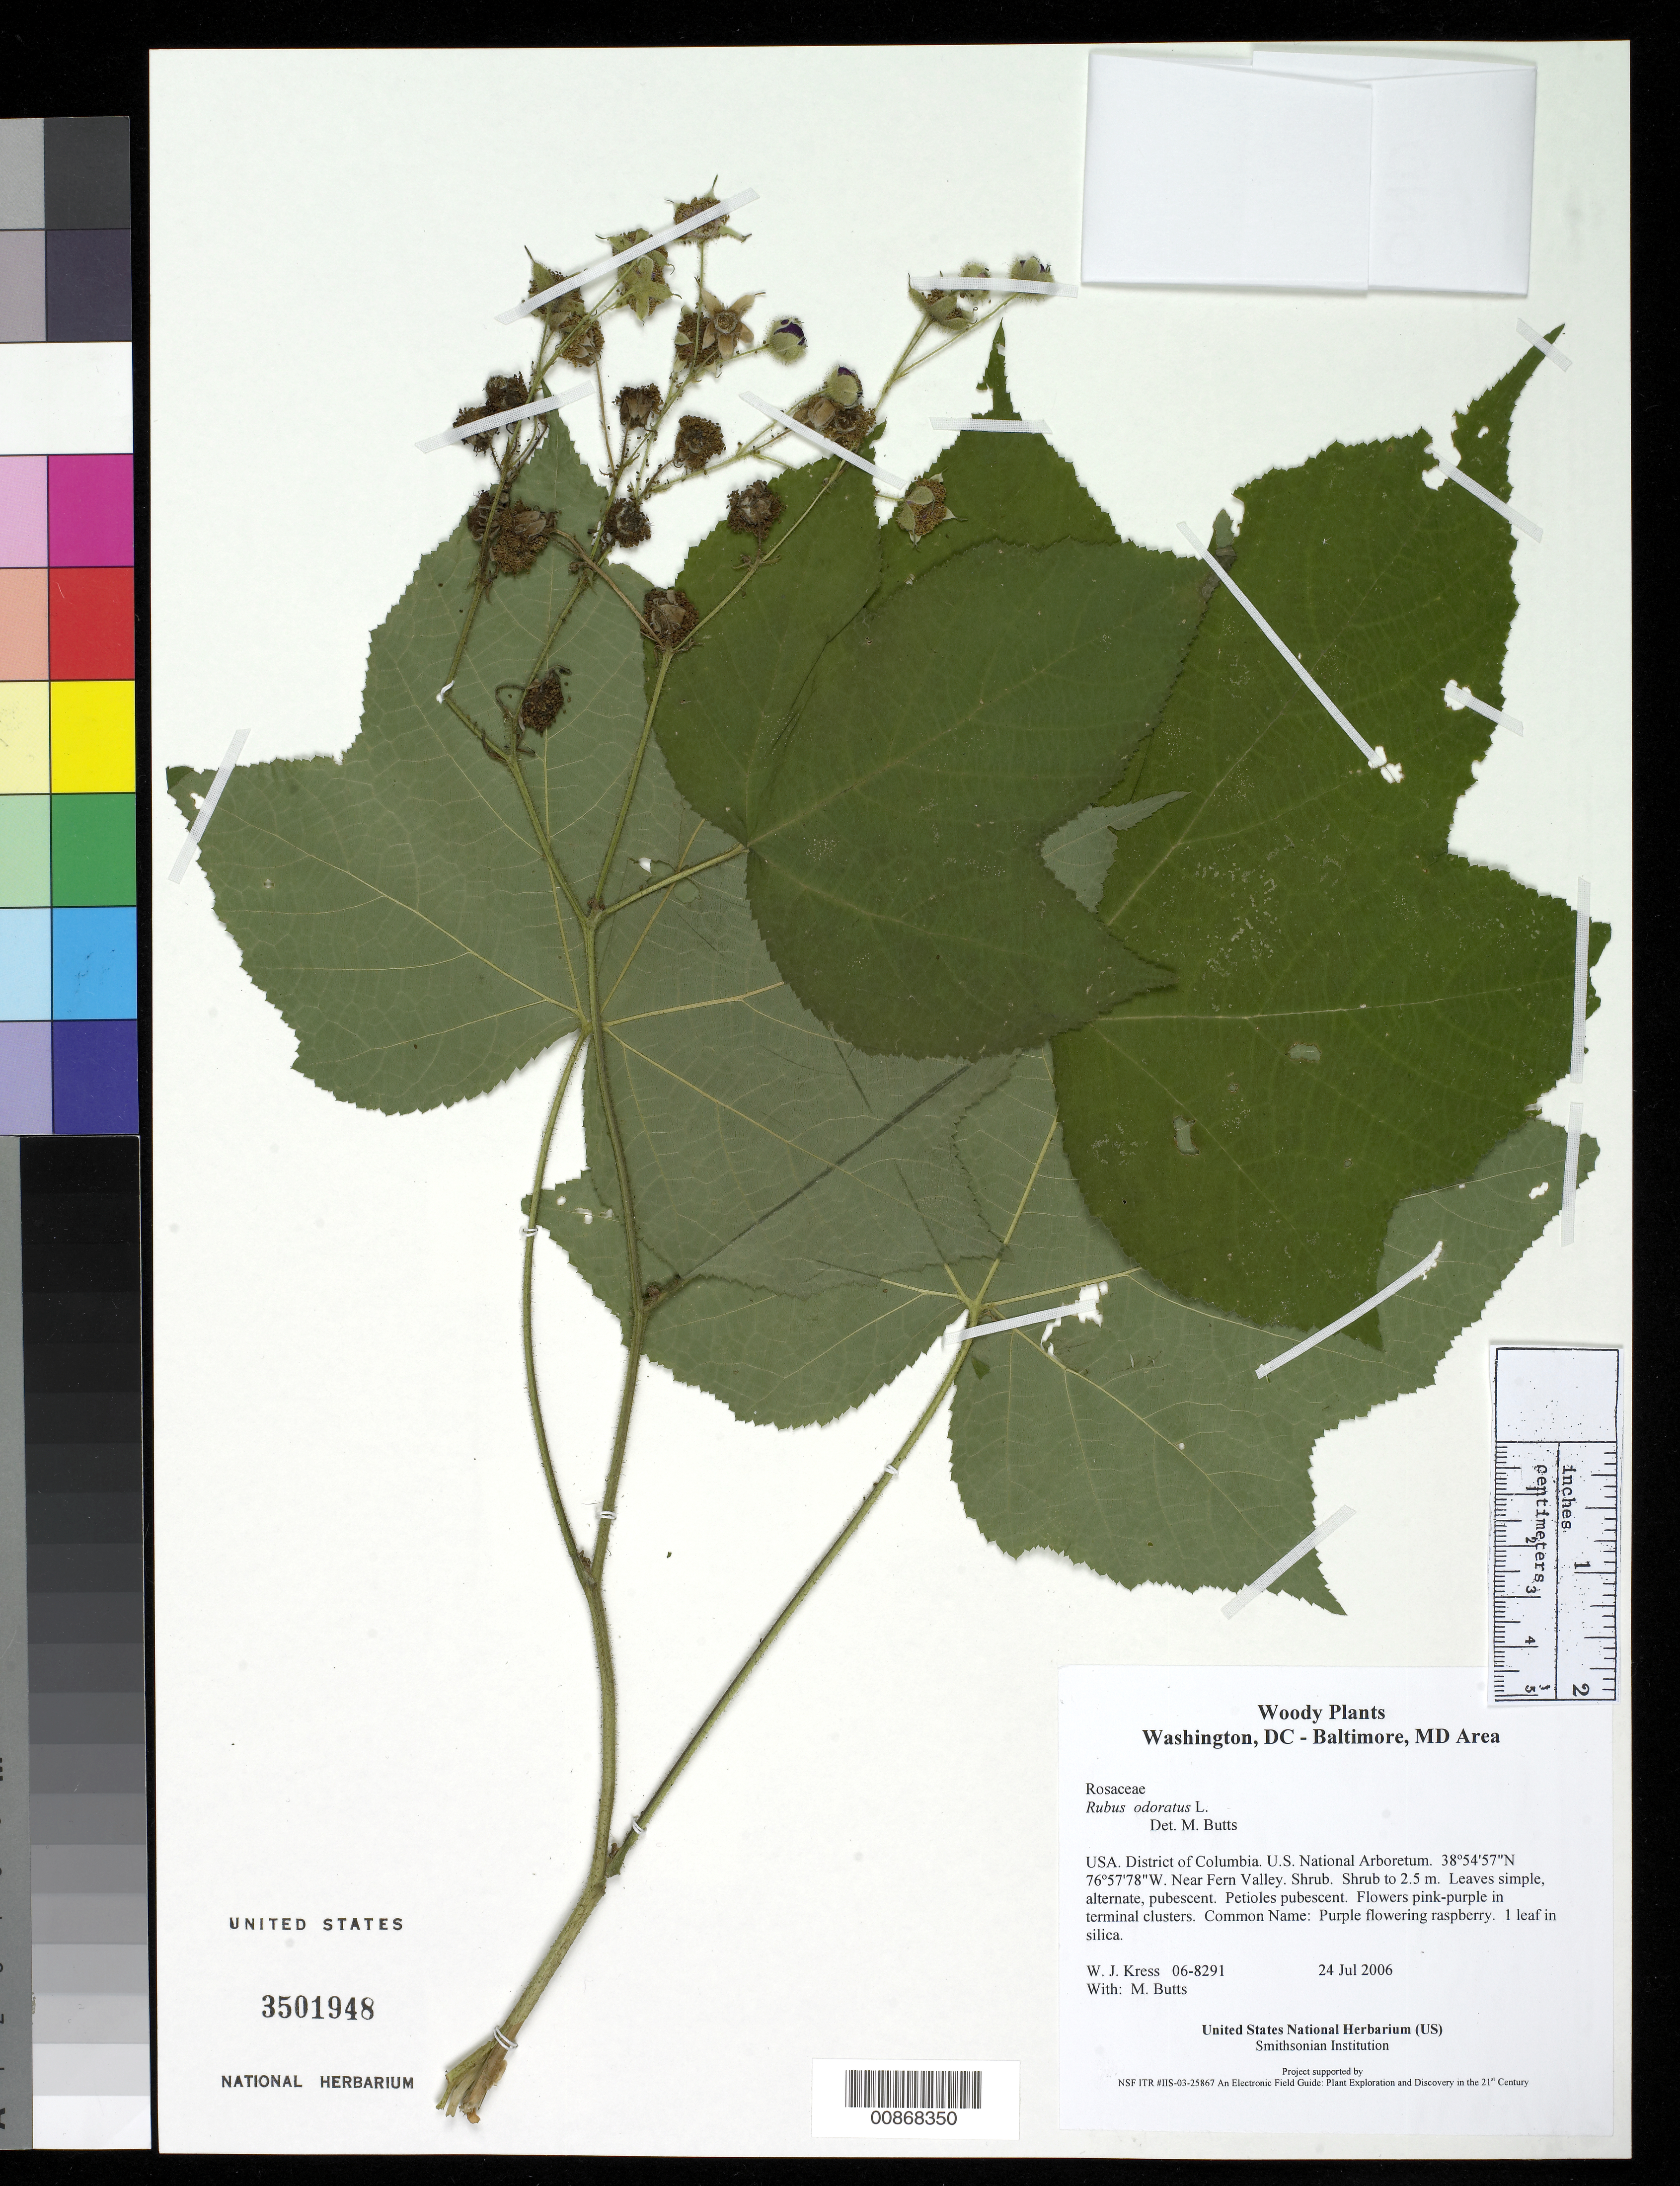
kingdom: Plantae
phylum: Tracheophyta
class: Magnoliopsida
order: Rosales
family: Rosaceae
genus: Rubus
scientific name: Rubus odoratus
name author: L.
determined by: Butts, M. B.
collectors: W. J. Kress & M. B. Butts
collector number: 06-8291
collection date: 2006-07-24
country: United States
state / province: District of Columbia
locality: U.S. National Arboretum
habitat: Near Fern Valley.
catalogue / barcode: US 3501948